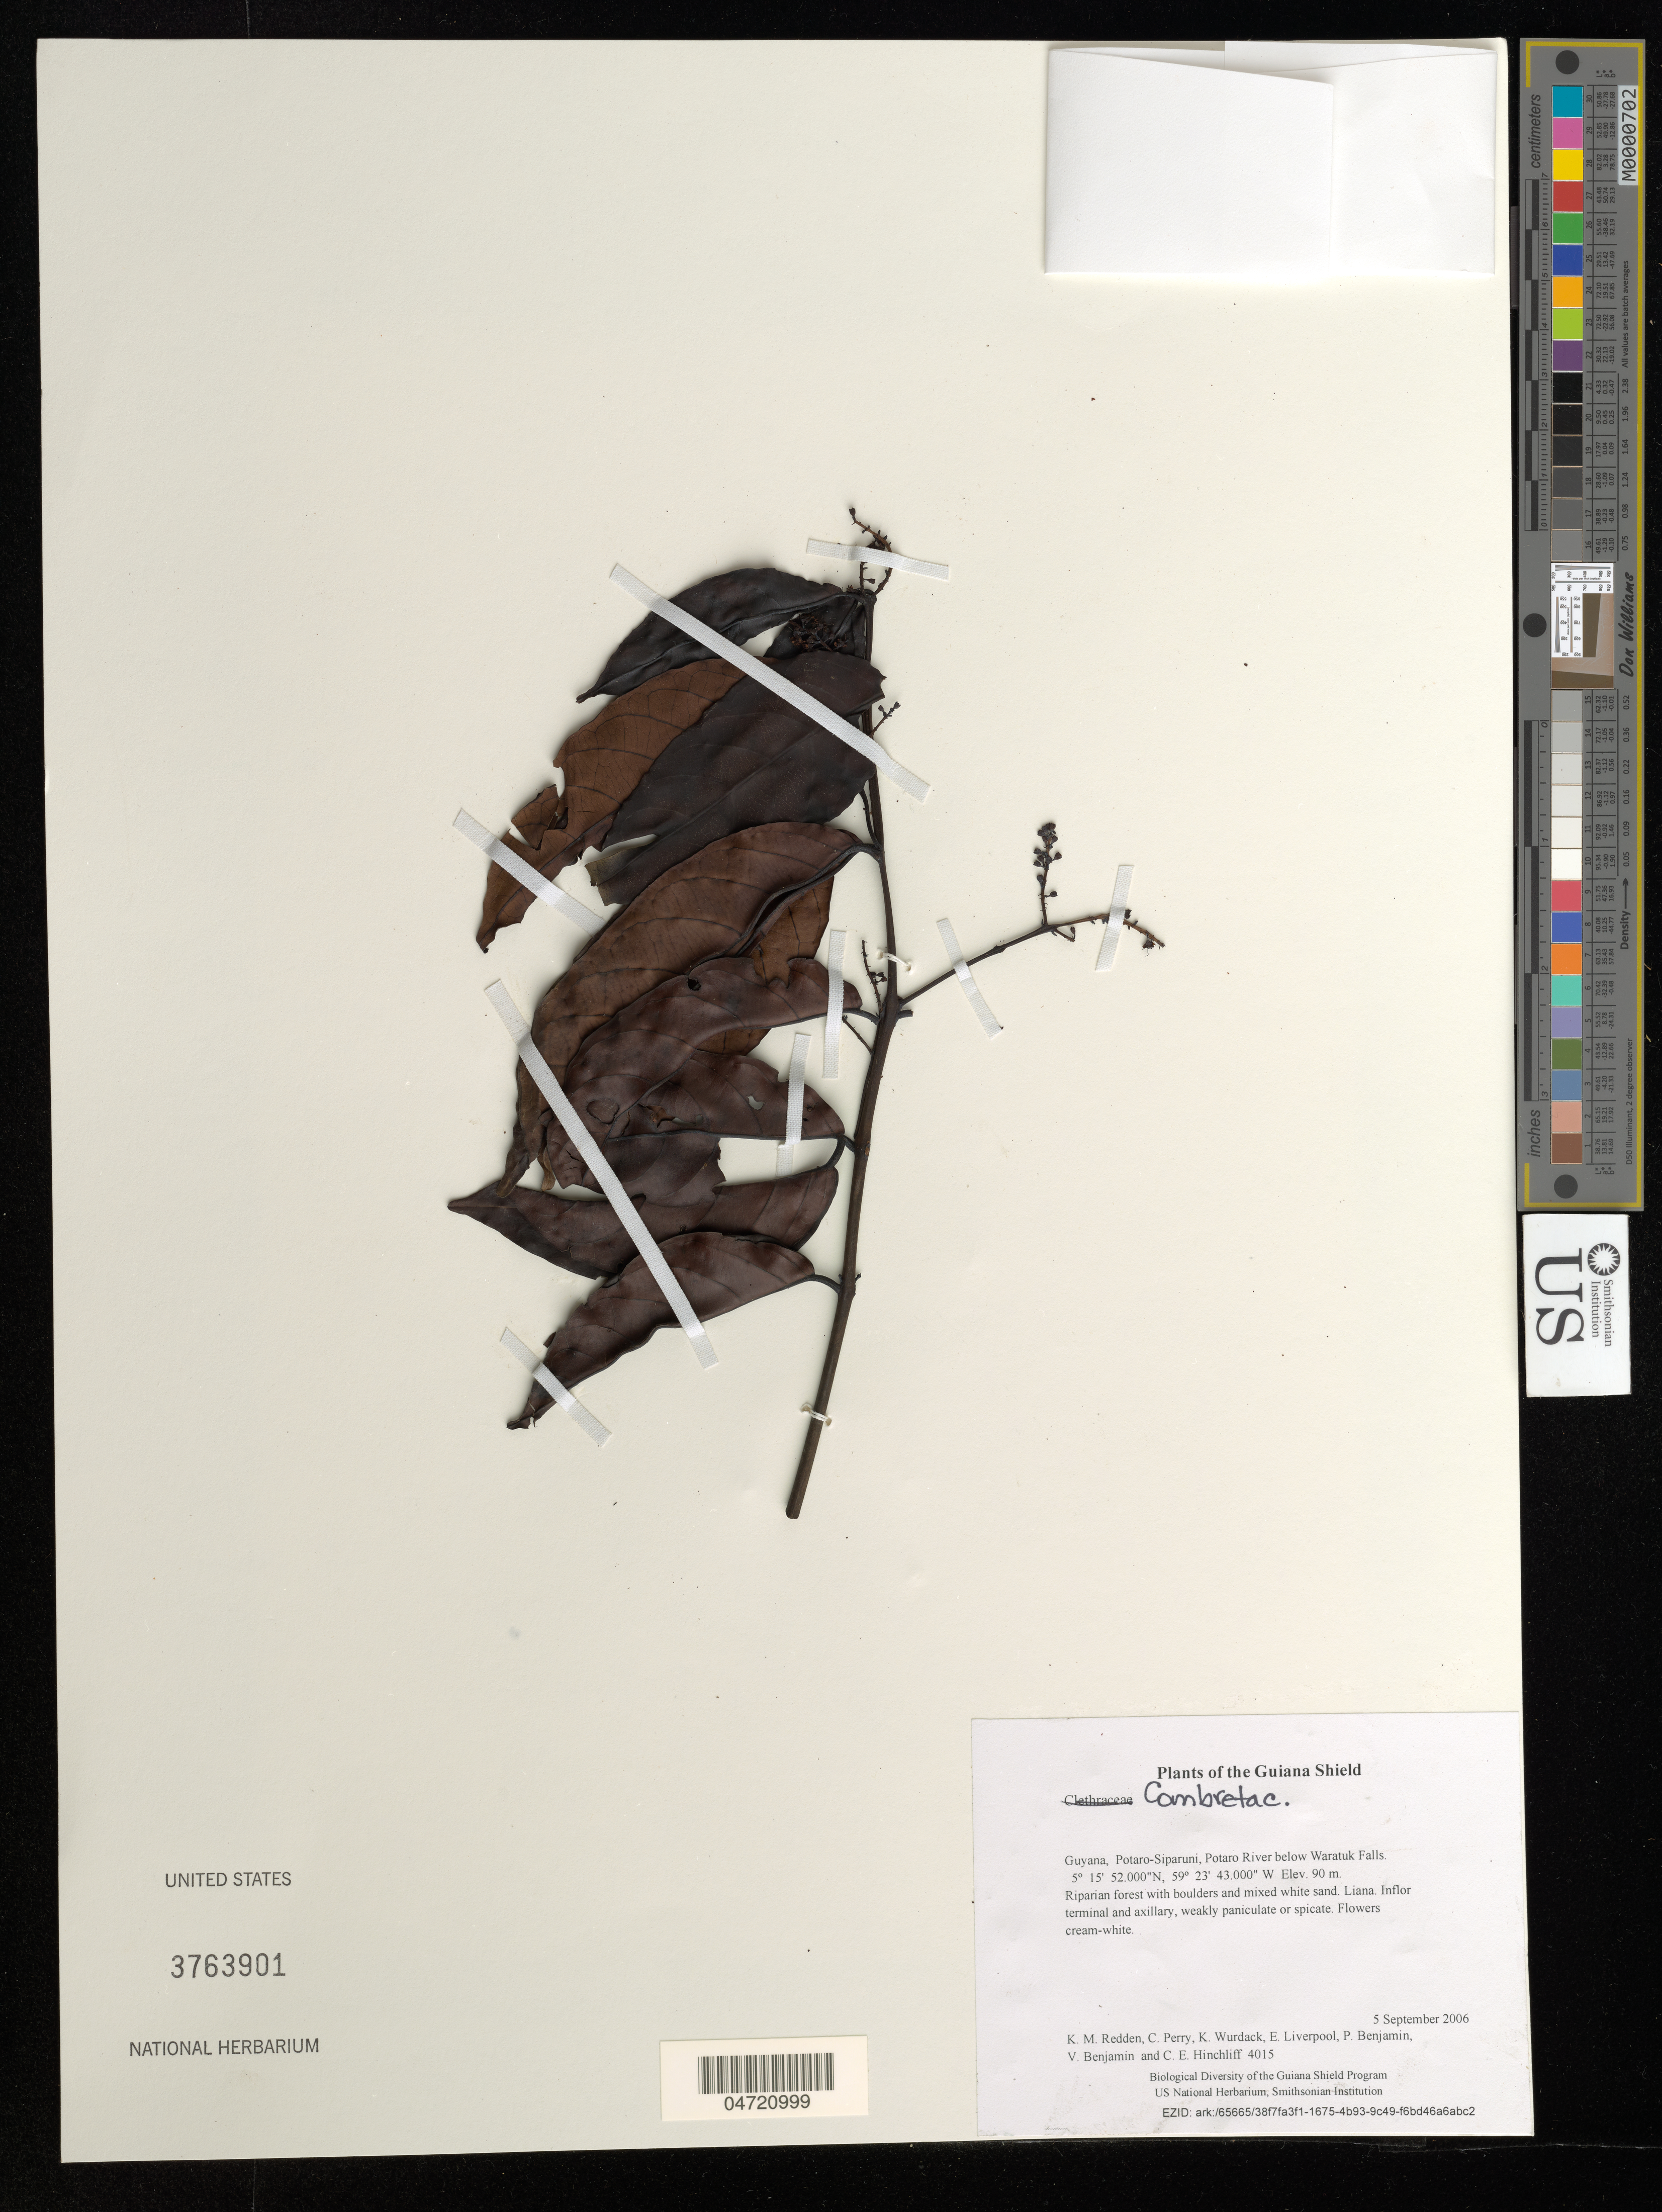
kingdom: Plantae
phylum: Tracheophyta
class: Magnoliopsida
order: Myrtales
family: Combretaceae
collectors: K. M. Redden, C. Perry, K. Wurdack, E. Liverpool, P. Benjamin, V. Benjamin & C. E. Hinchliff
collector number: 4015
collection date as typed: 5 September 2006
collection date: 2006-09-05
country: Guyana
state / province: Potaro-Siparuni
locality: Potaro River below Waratuk Falls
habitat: Riparian forest with boulders and mixed white sand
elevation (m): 90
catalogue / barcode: US 3763901